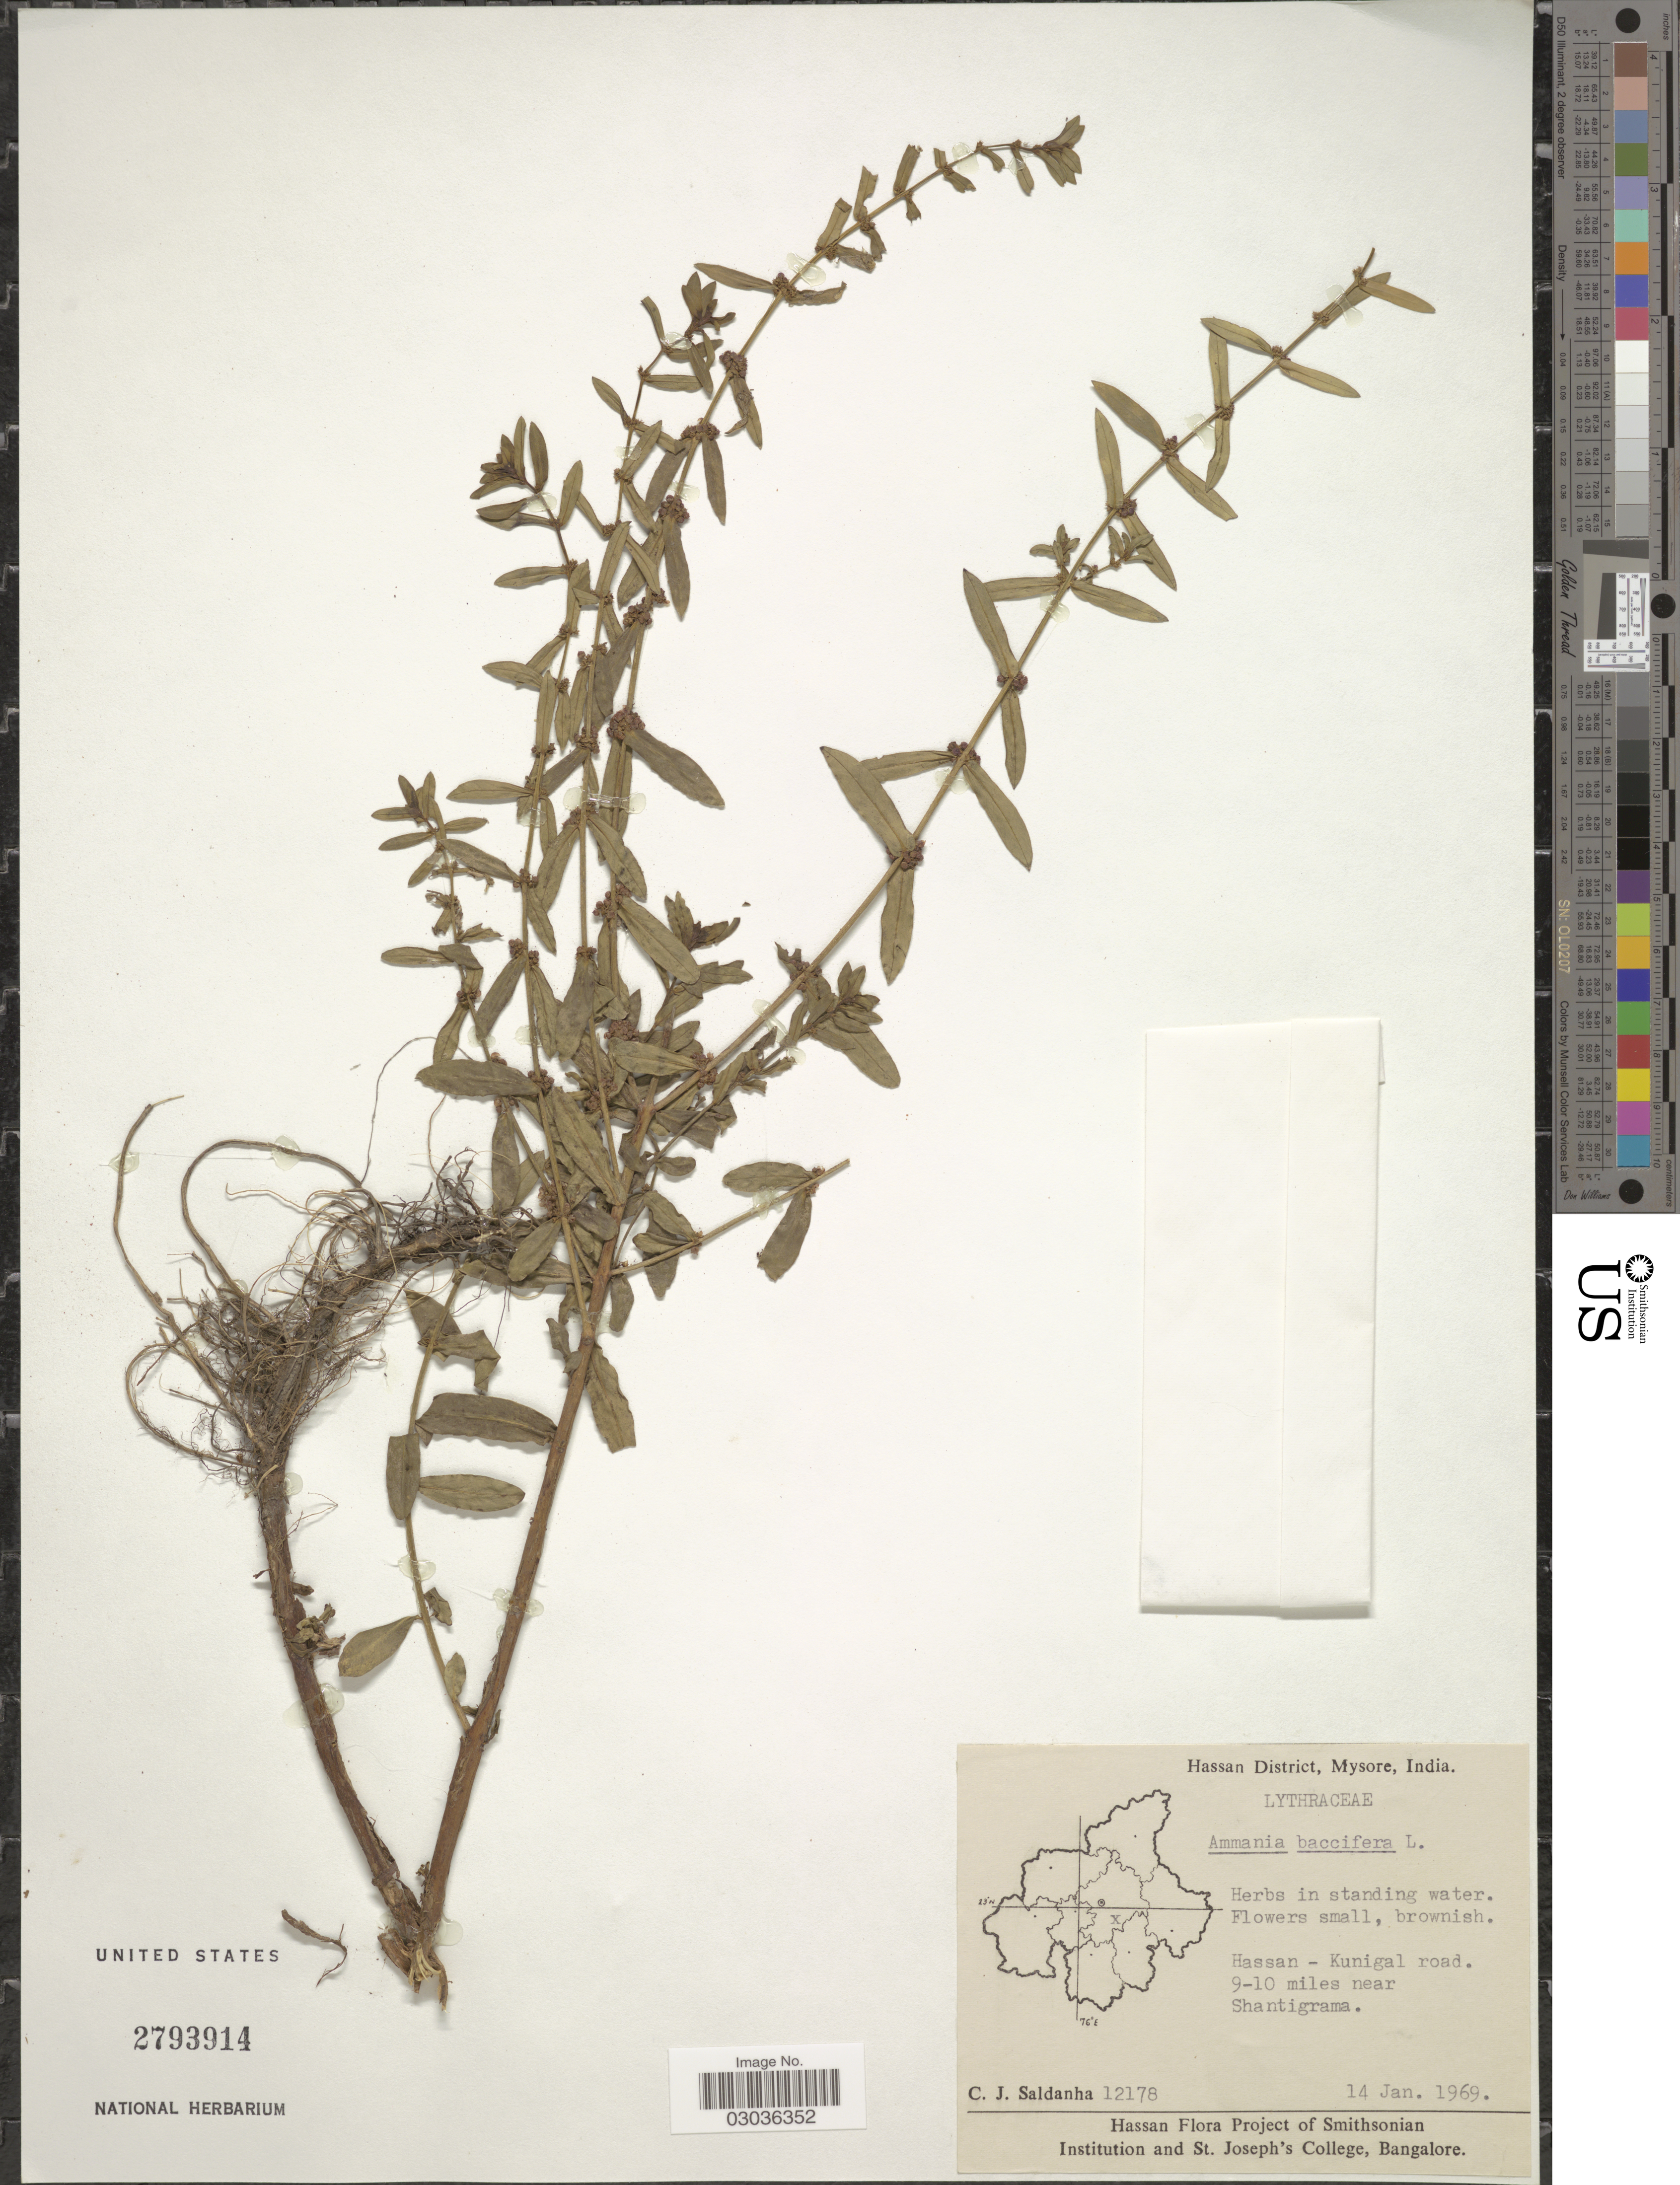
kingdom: Plantae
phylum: Tracheophyta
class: Magnoliopsida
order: Myrtales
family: Lythraceae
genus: Ammannia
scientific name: Ammannia baccifera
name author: L.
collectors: C. J. Saldanha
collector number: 12178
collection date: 1969-01-14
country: India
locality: Hassan District, Mysore. Hassan - Kunigal road. 9-10 miles near Shantigrama.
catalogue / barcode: US 2793914